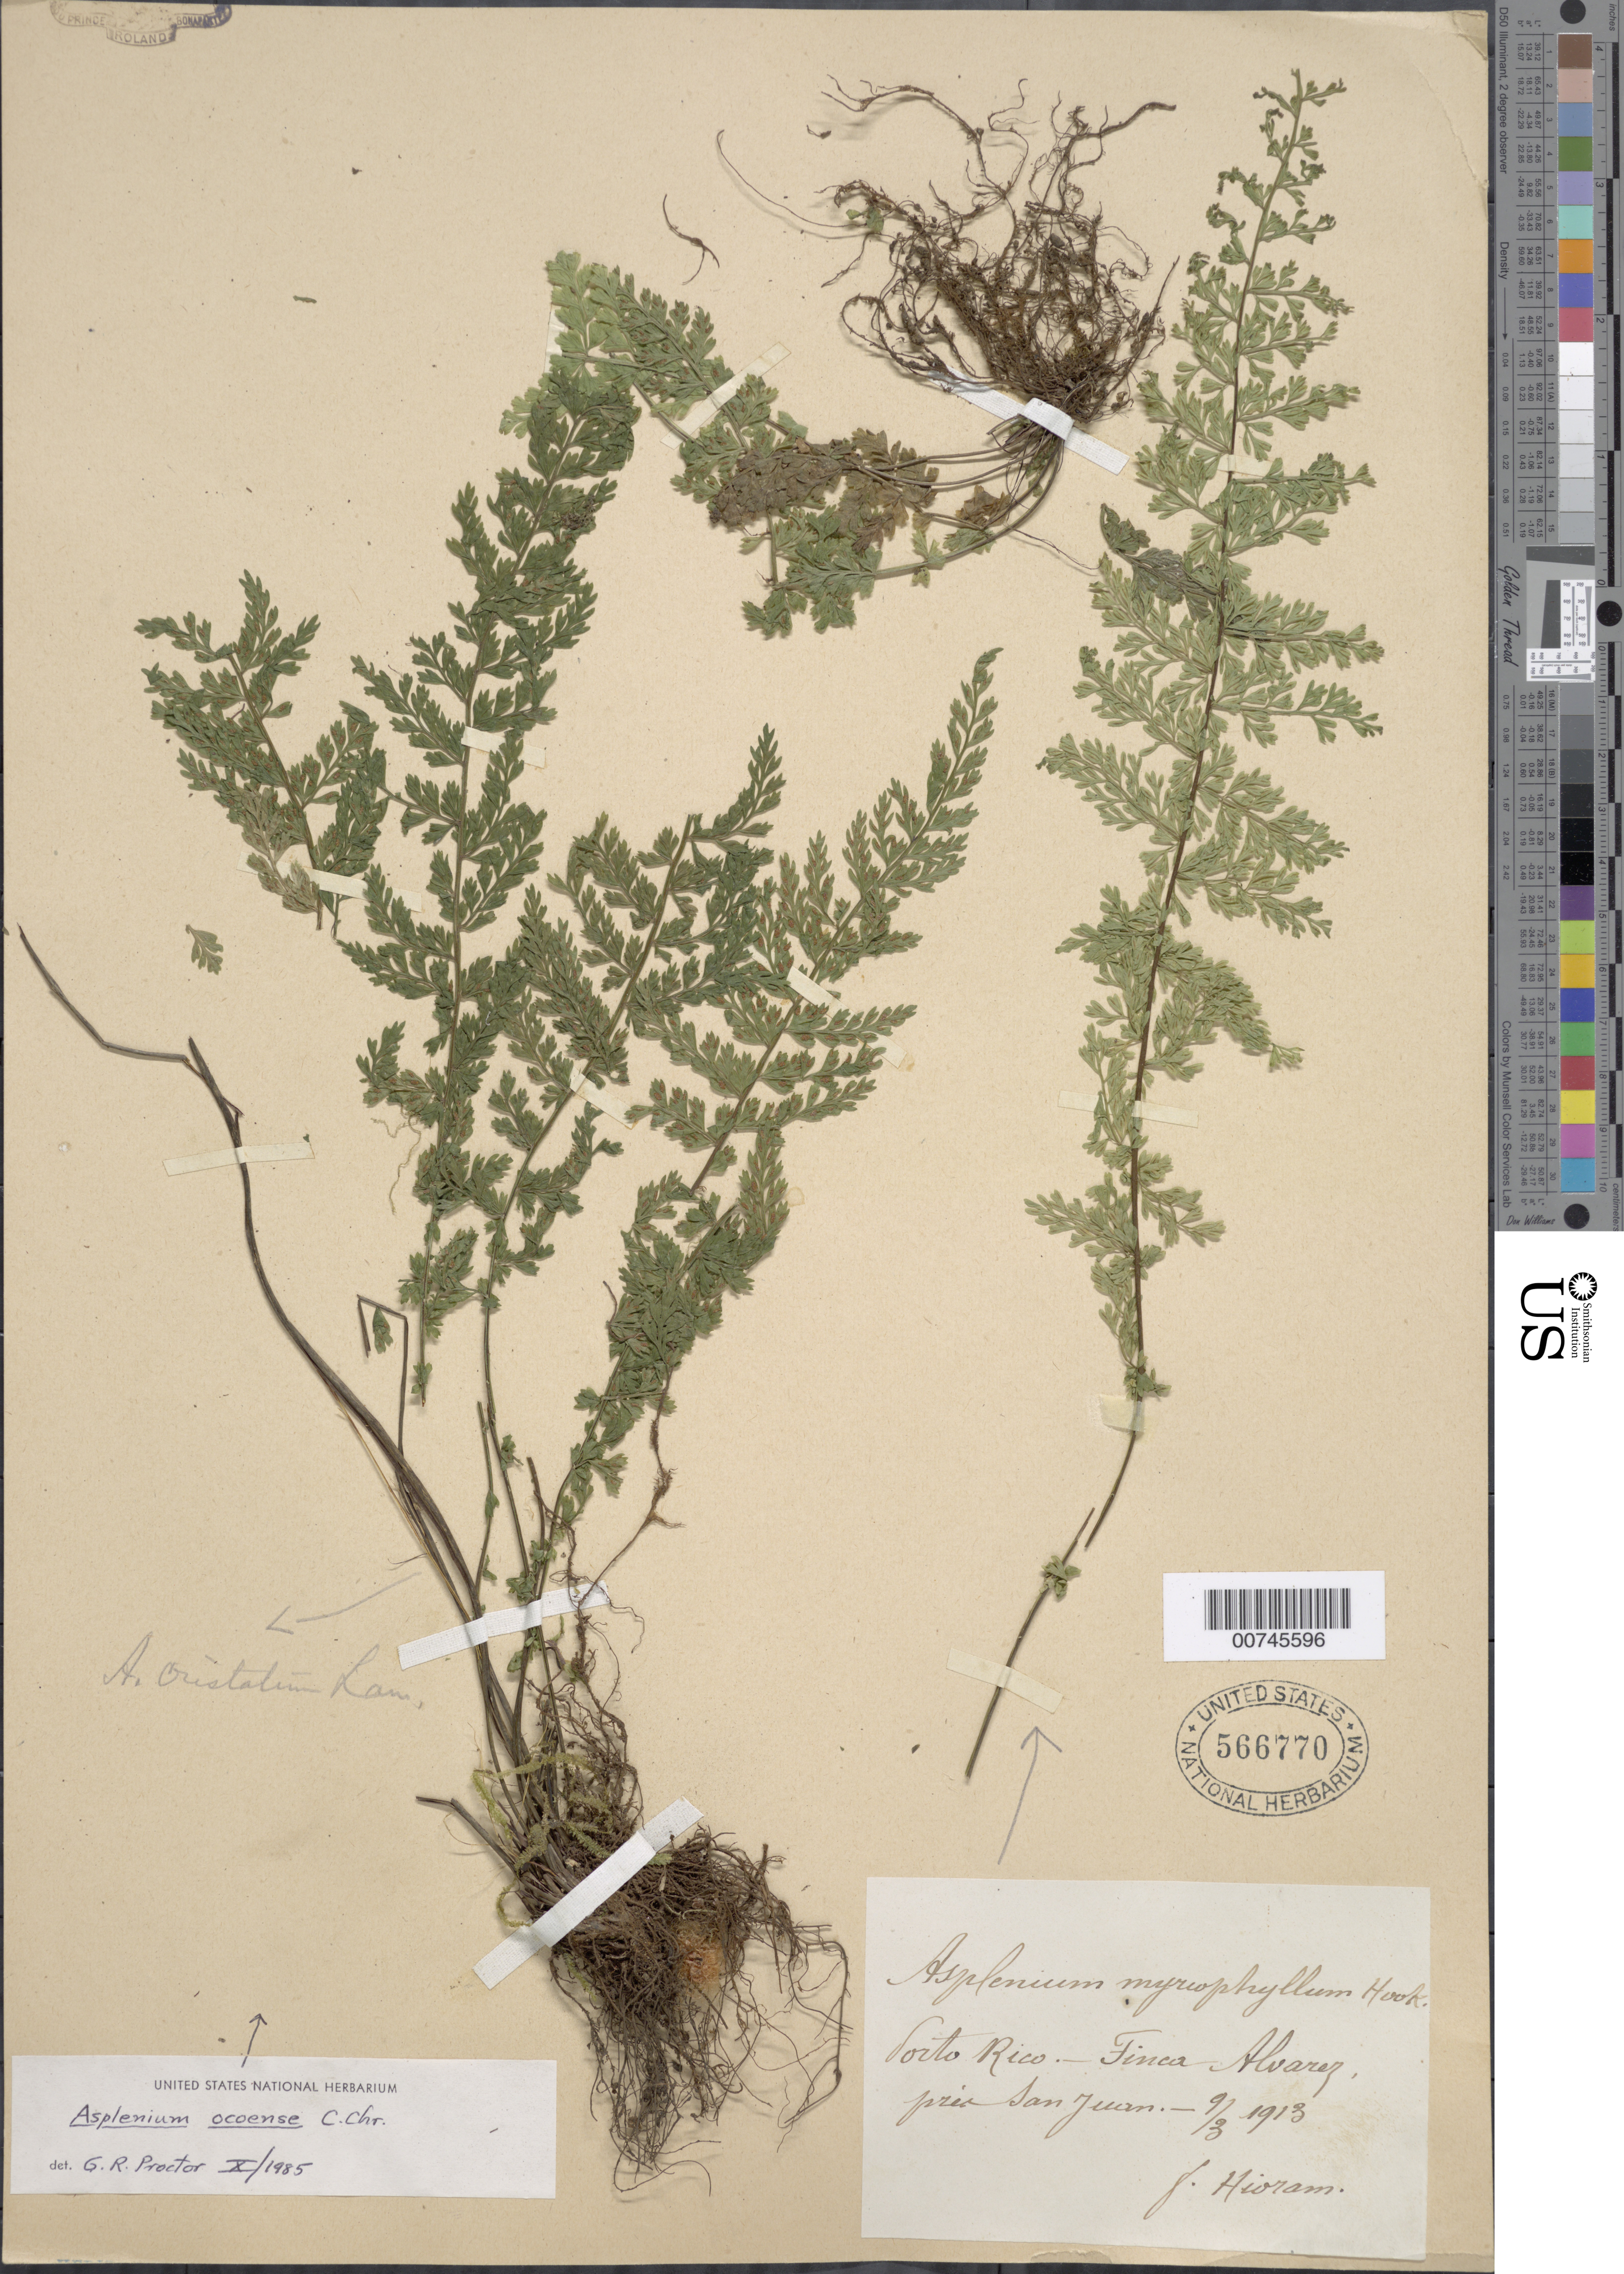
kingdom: Plantae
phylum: Tracheophyta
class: Polypodiopsida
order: Polypodiales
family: Aspleniaceae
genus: Asplenium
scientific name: Asplenium ocoense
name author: C. Chr.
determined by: Proctor, G. R.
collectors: Bro. Hioram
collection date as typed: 09 Mar 1913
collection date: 1913-03-09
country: Puerto Rico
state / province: San Juan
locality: Finca Alvarez, pris San Juan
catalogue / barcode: US 566770